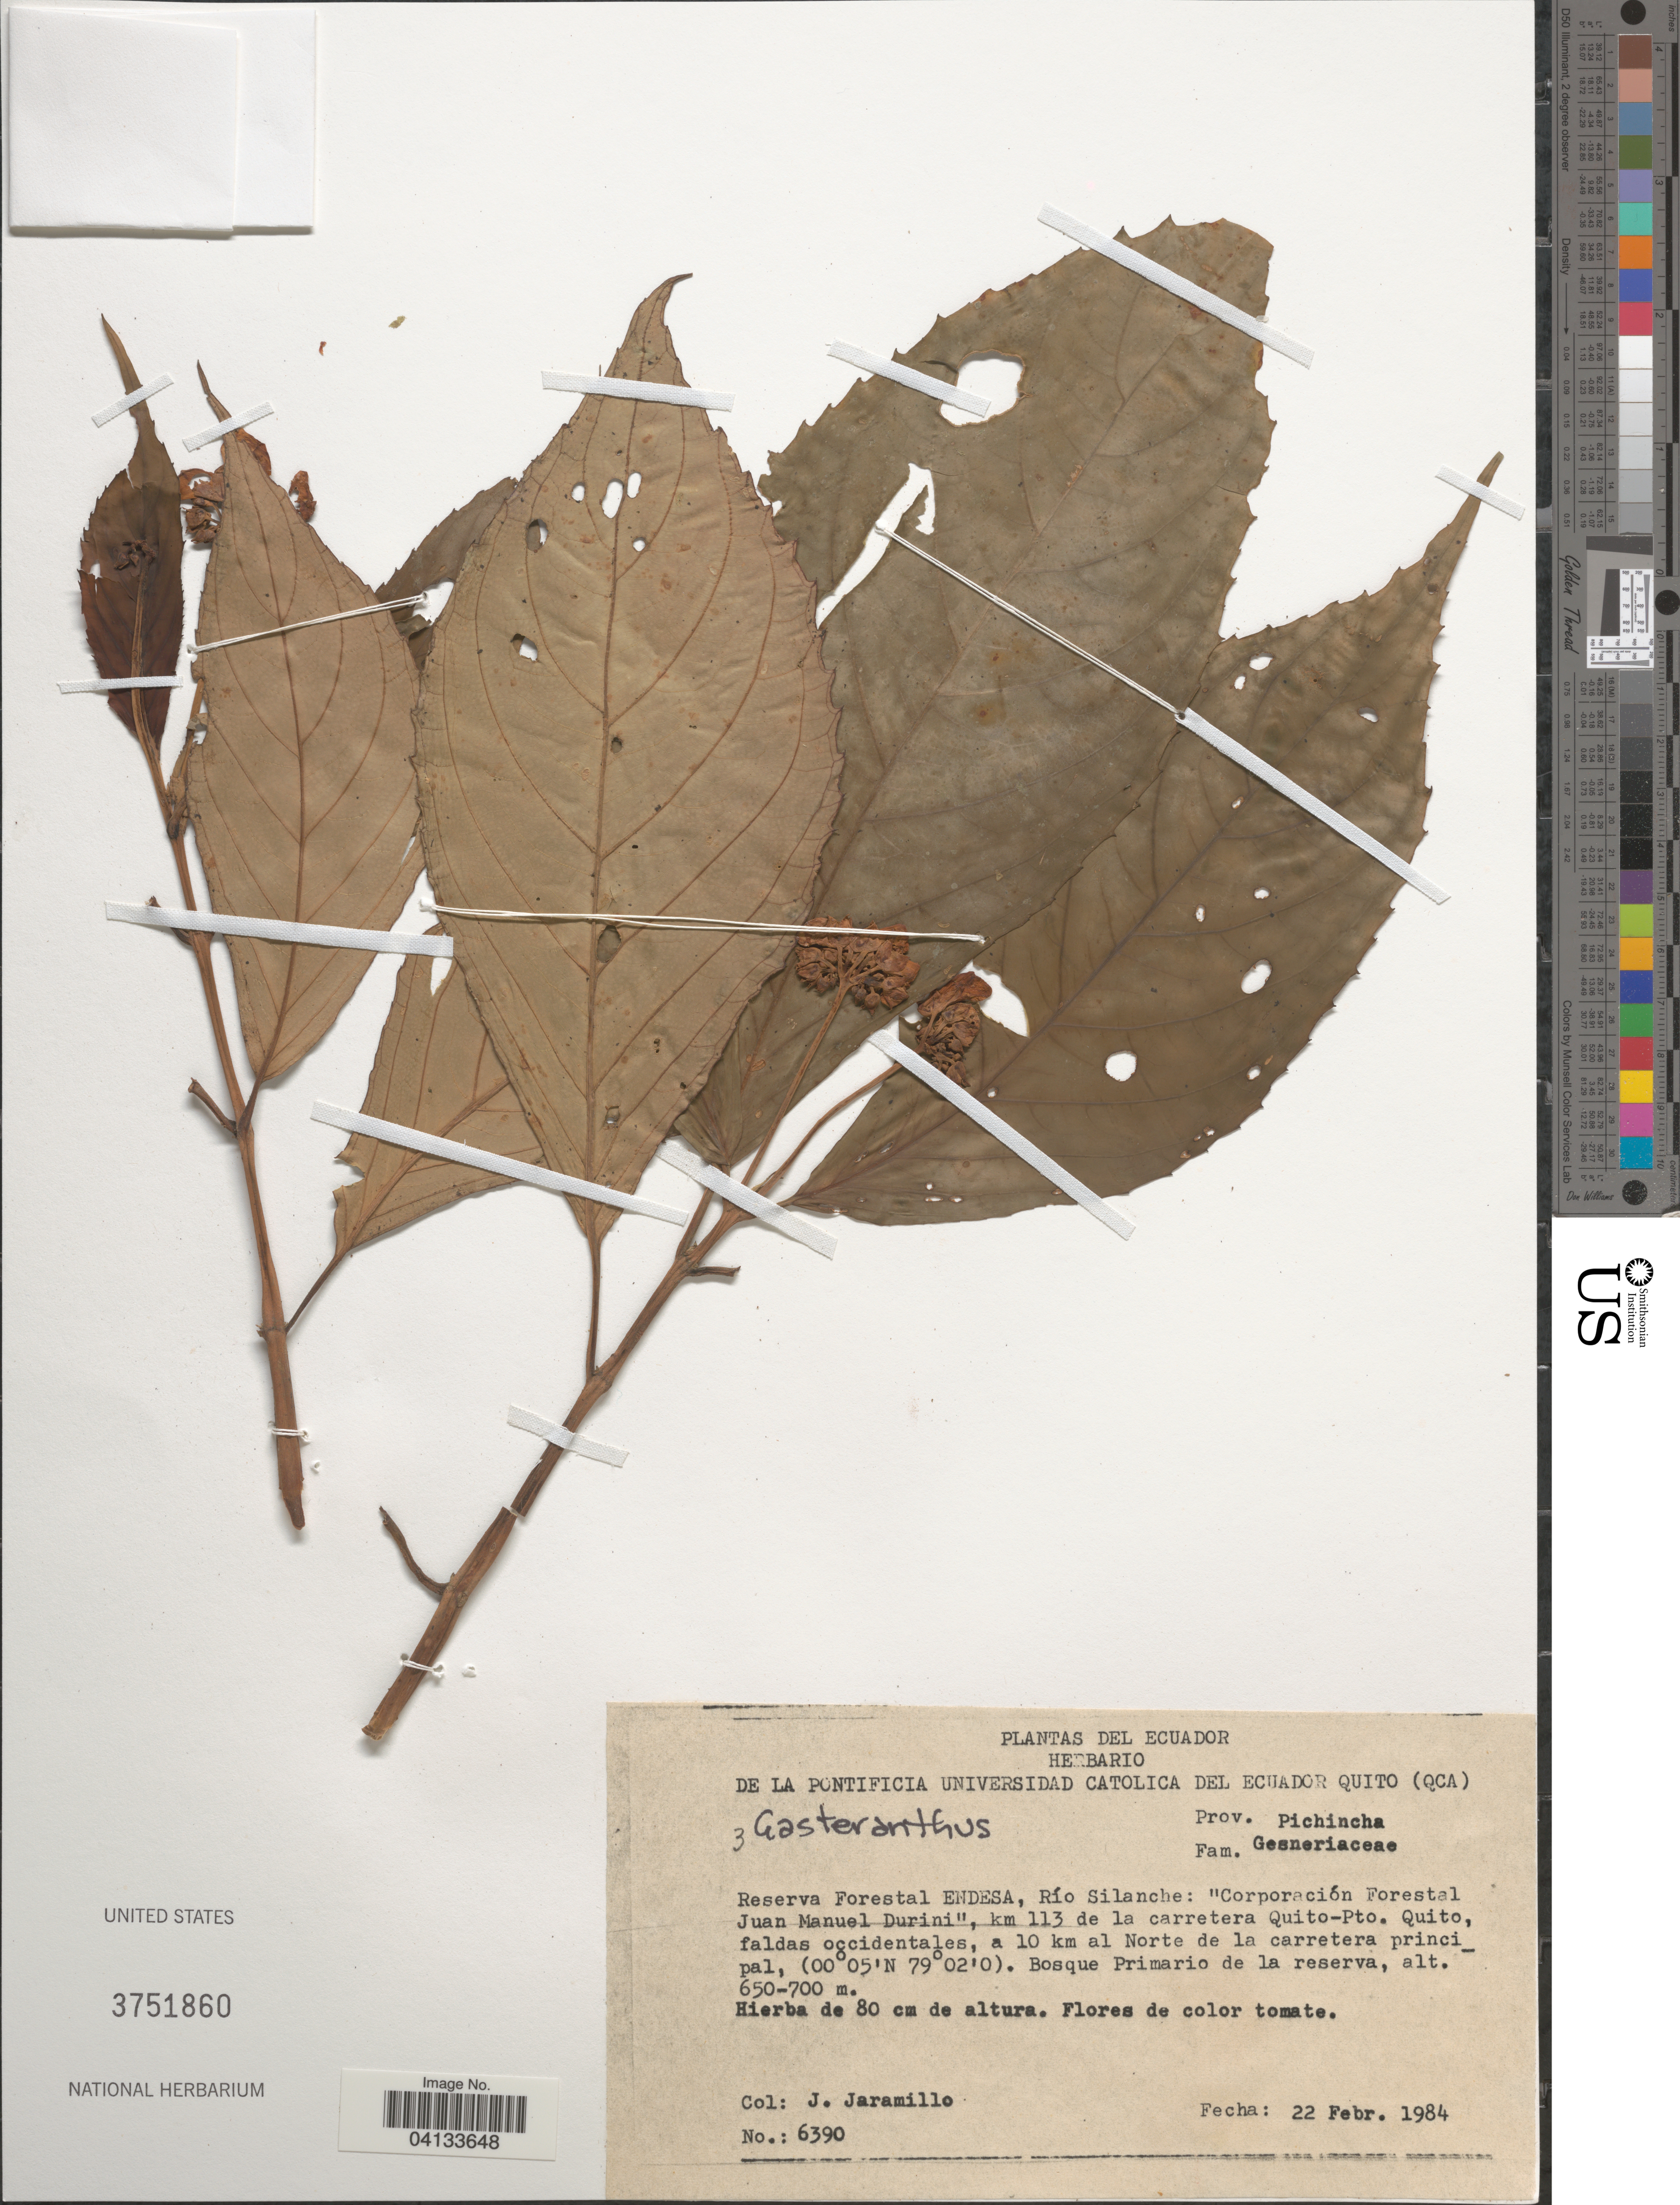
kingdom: Plantae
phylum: Tracheophyta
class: Magnoliopsida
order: Lamiales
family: Gesneriaceae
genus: Gasteranthus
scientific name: Gasteranthus sp.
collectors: J. Jaramillo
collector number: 6390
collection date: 1984-02-22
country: Ecuador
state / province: Pichincha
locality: Reserva Forestal ENDESA, Río Silanche: "Corporación Forestal Juan Manuel Durini", km 113 de la carretera Quito-Pto. Quito, faldas occidentales, a 10 km al Norte de la carretera principal.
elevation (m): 650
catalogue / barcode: US 3751860